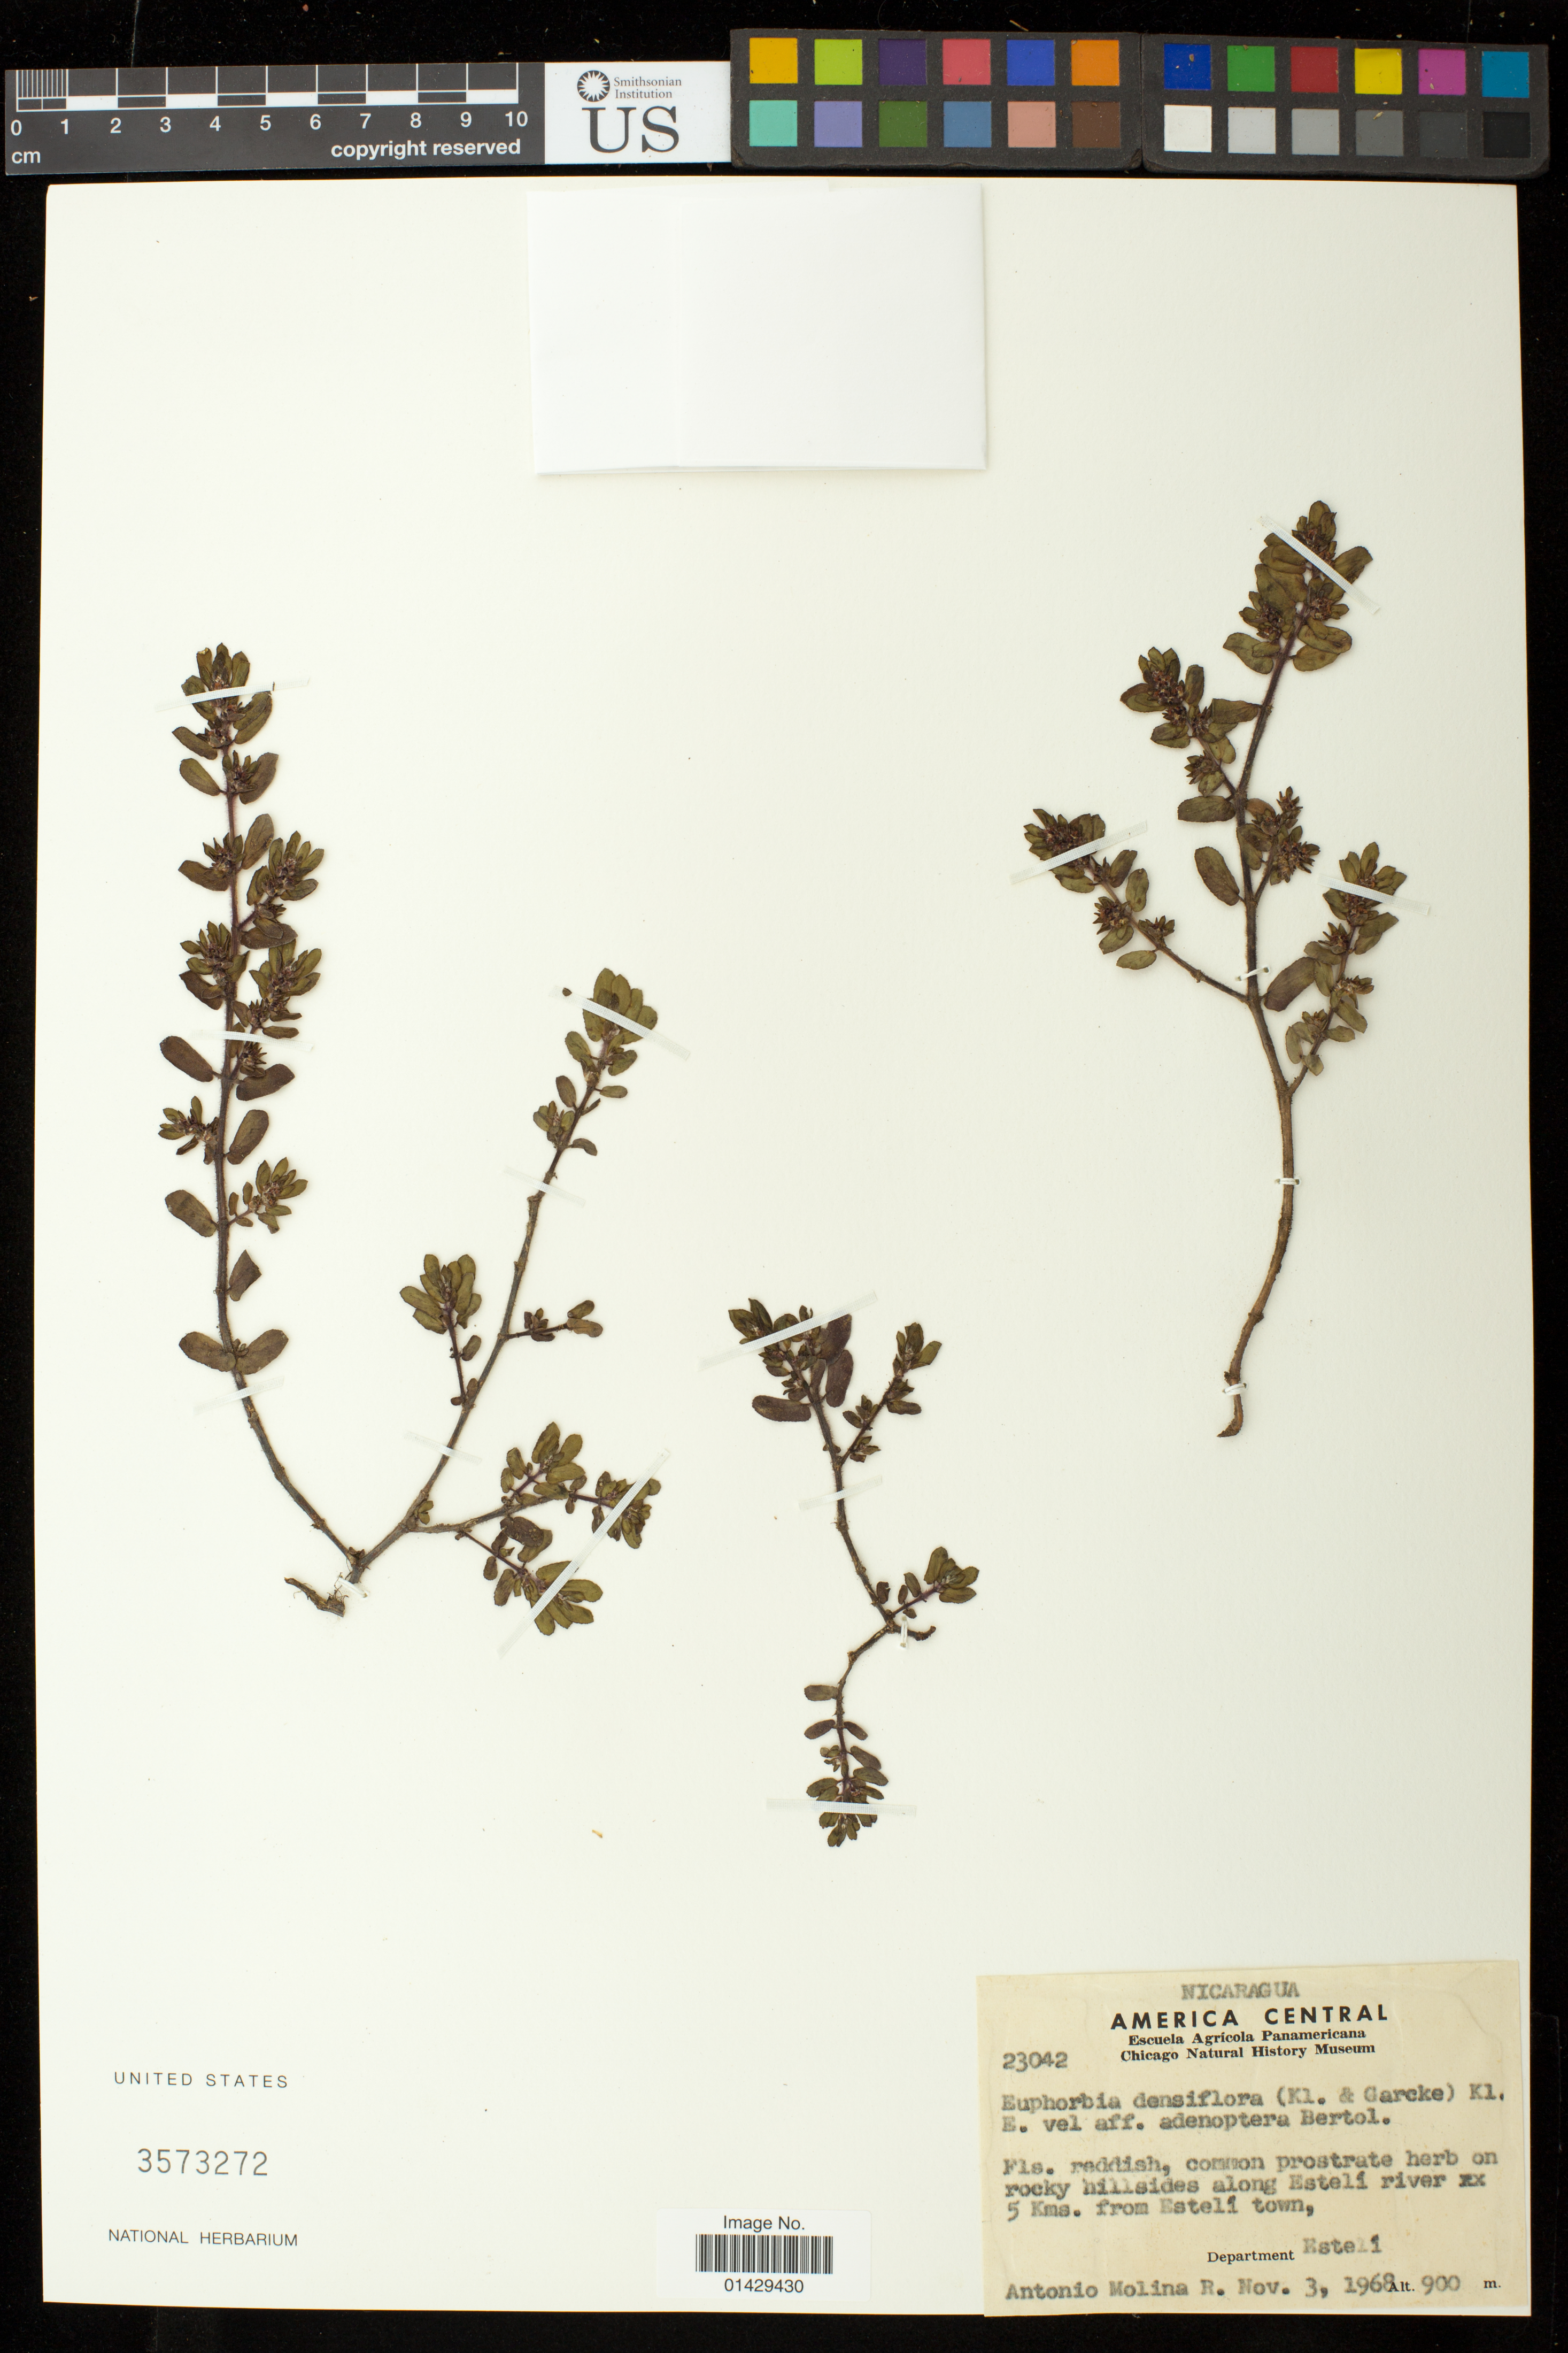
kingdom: Plantae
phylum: Tracheophyta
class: Magnoliopsida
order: Malpighiales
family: Euphorbiaceae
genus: Euphorbia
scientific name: Euphorbia densiflora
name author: (Klotzsch & Garcke) Klotzsch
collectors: A. Molina R.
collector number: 23042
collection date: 1968-11-03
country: Nicaragua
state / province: Esteli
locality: rocky hillsides along Estelí river; 5 kms. from Estelí town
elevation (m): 900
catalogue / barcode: US 3573272